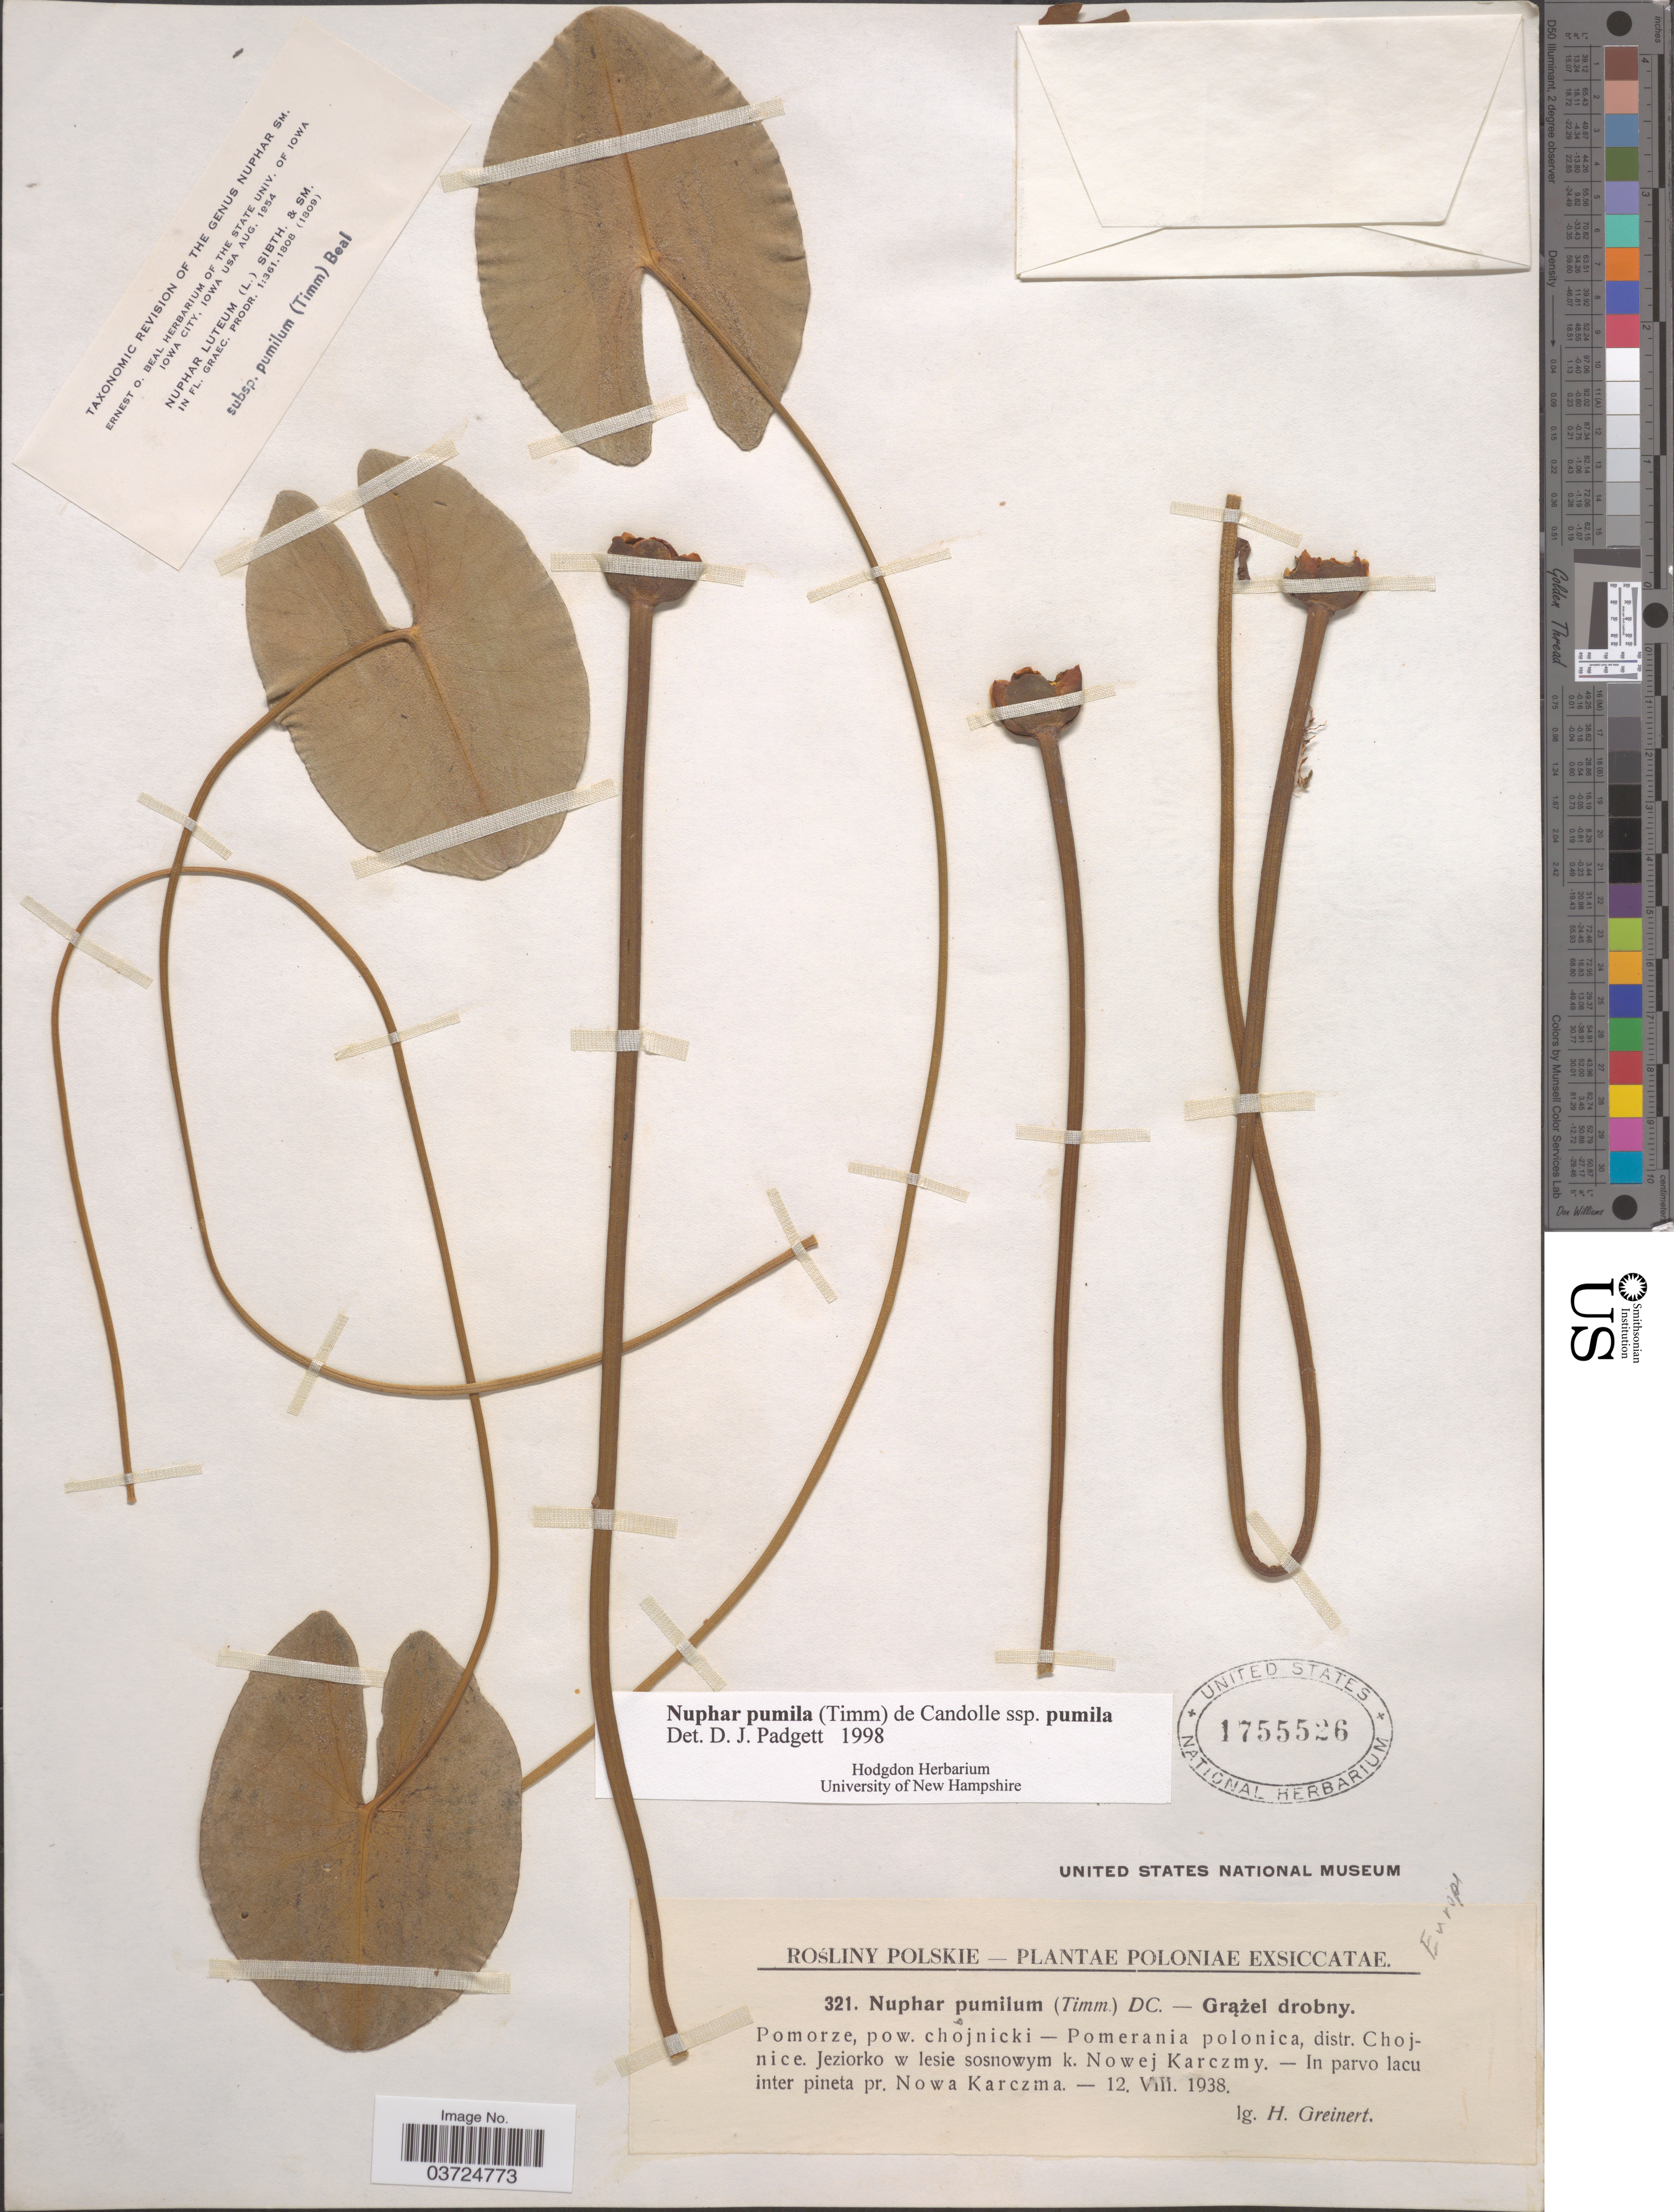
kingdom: Plantae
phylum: Tracheophyta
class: Magnoliopsida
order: Nymphaeales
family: Nymphaeaceae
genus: Nuphar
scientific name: Nuphar pumila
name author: (Timm) DC.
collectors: H. Greinert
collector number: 321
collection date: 1938-08-12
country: Poland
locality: Pomorze, pow. chojnicki - Pomerania polonica, distr. Chojnice. Jeziorko w lesie sosnowym k. Nowej Karczmy. - In parvo lacu inter pineta pr. Nowa Karczma.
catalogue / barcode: US 1755526